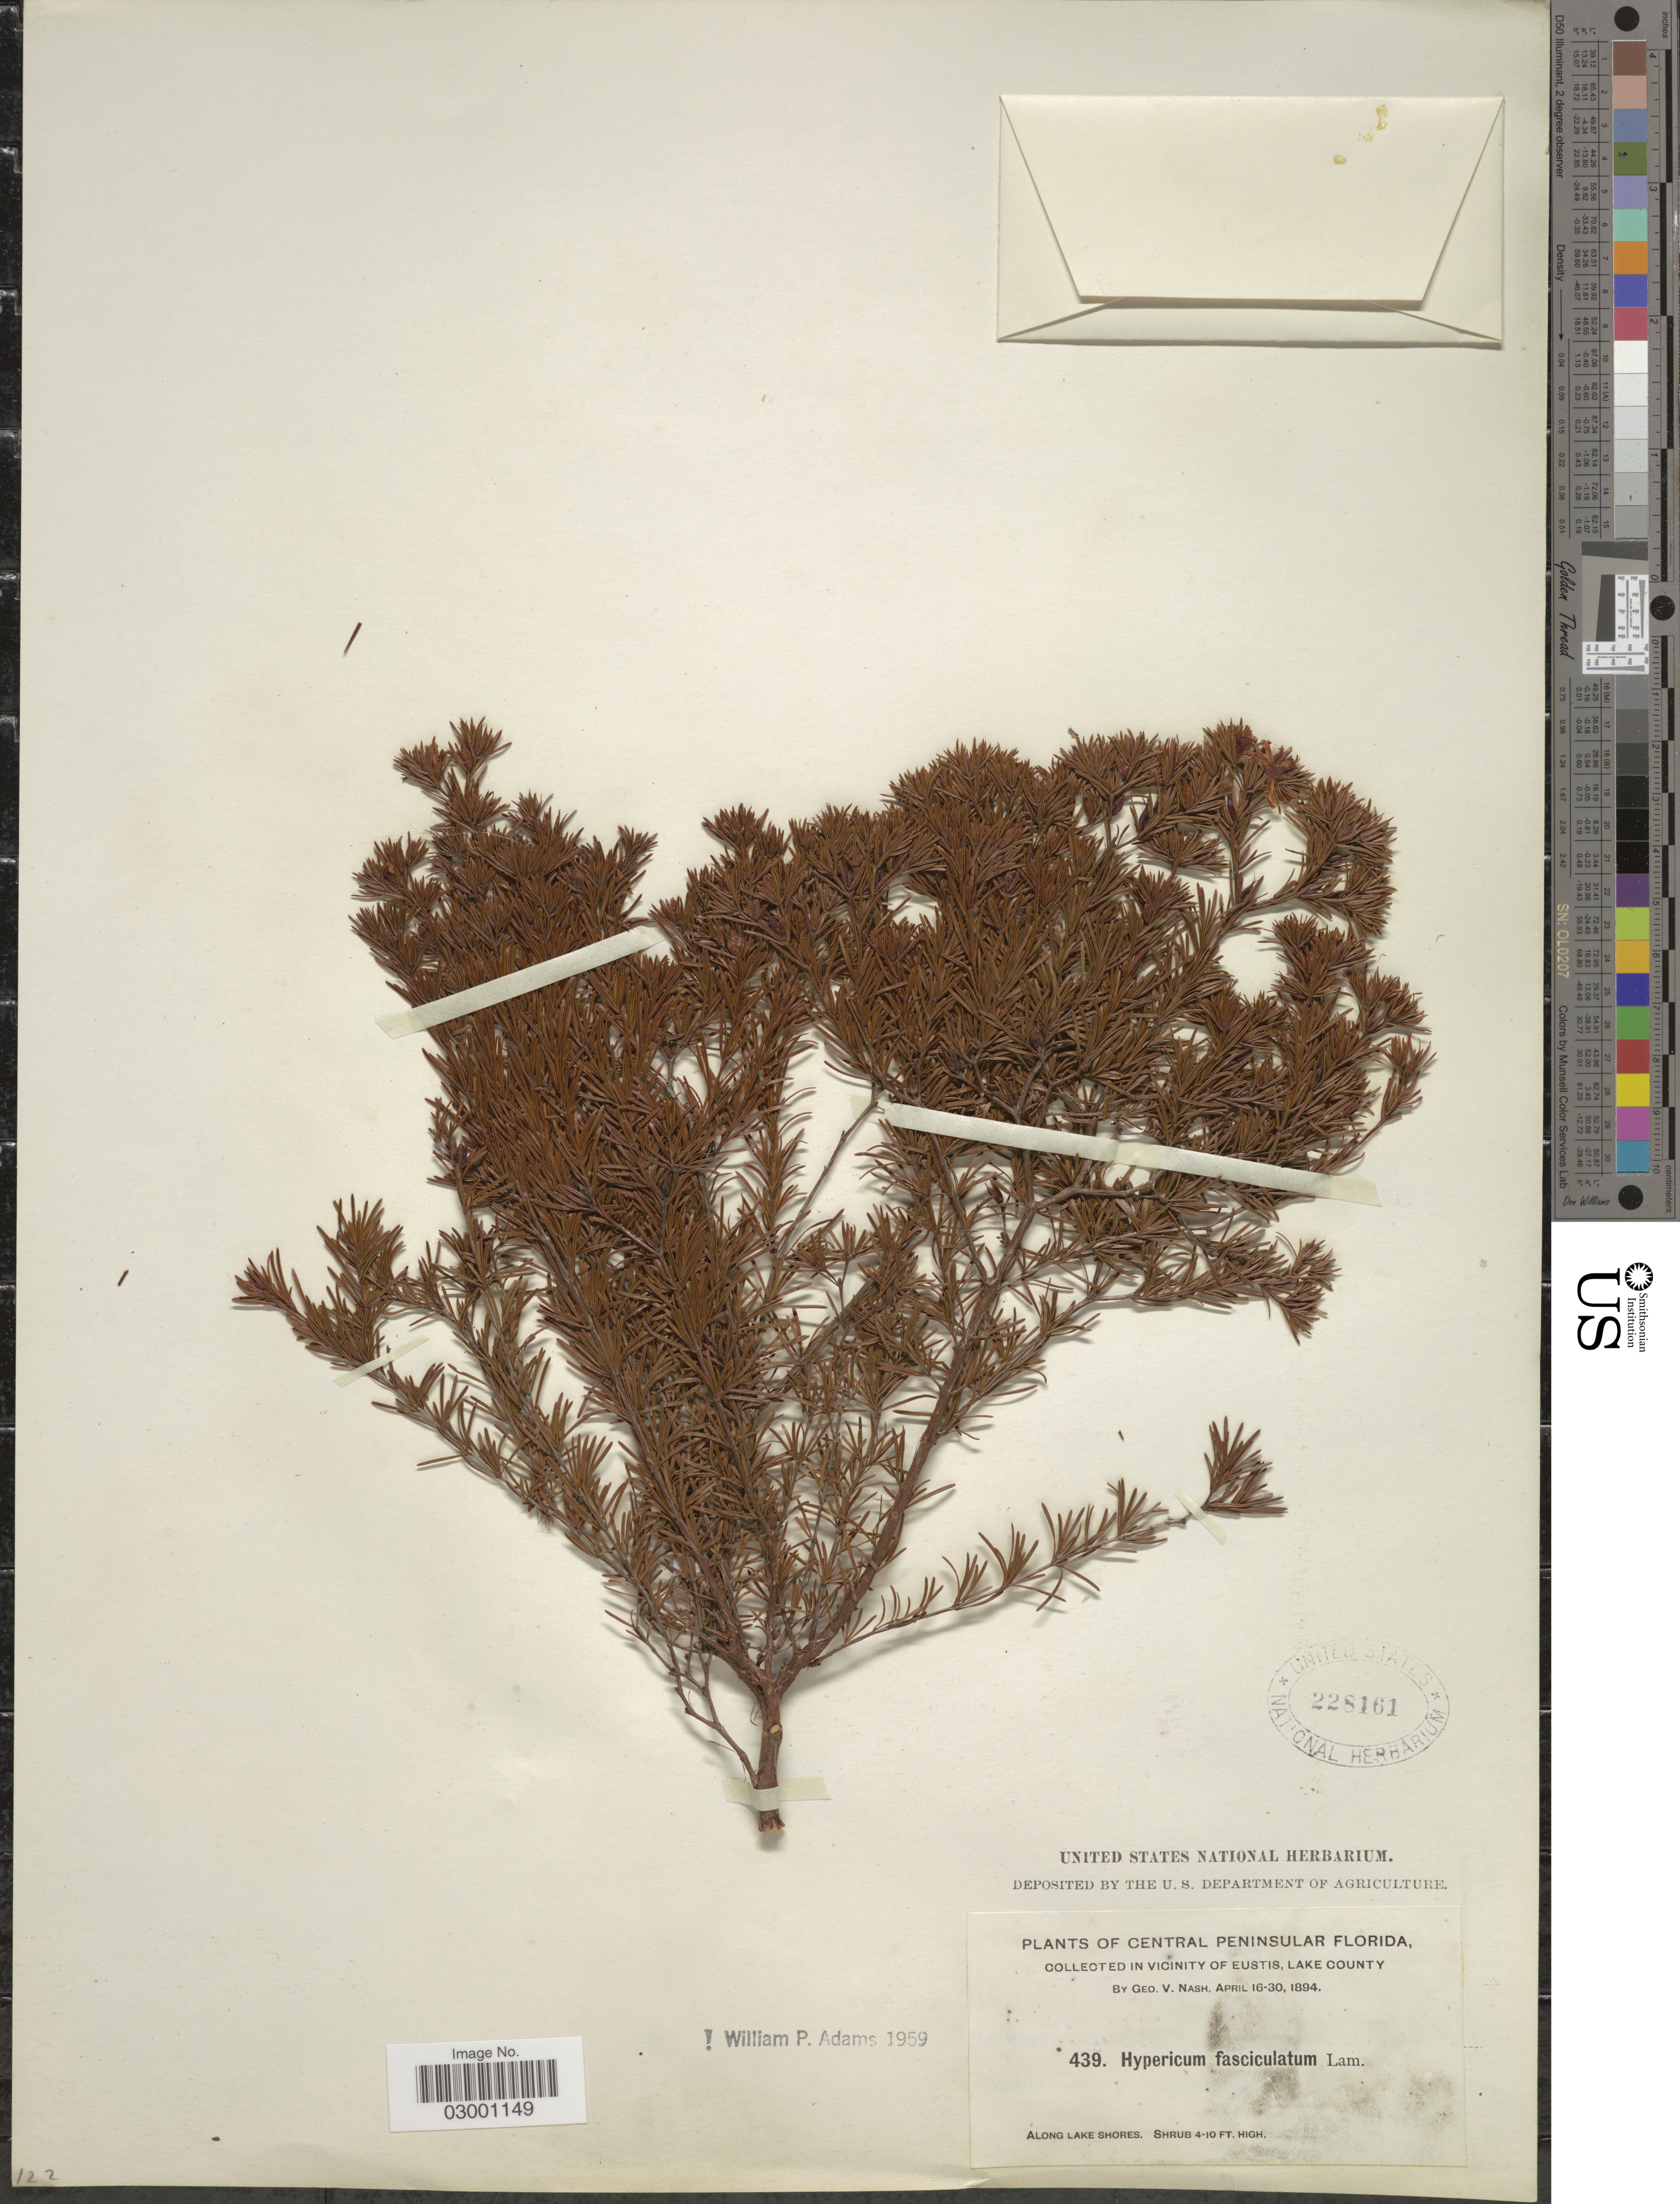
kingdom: Plantae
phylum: Tracheophyta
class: Magnoliopsida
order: Malpighiales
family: Hypericaceae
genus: Hypericum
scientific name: Hypericum fasciculatum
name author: Lam.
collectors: G. V. Nash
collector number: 439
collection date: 1894-04-16/1894-04-30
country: United States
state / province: Florida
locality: Central Peninsular Florida, In Vicinity of Eustis, Lake County, Along Lake Shores.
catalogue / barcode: US 228161